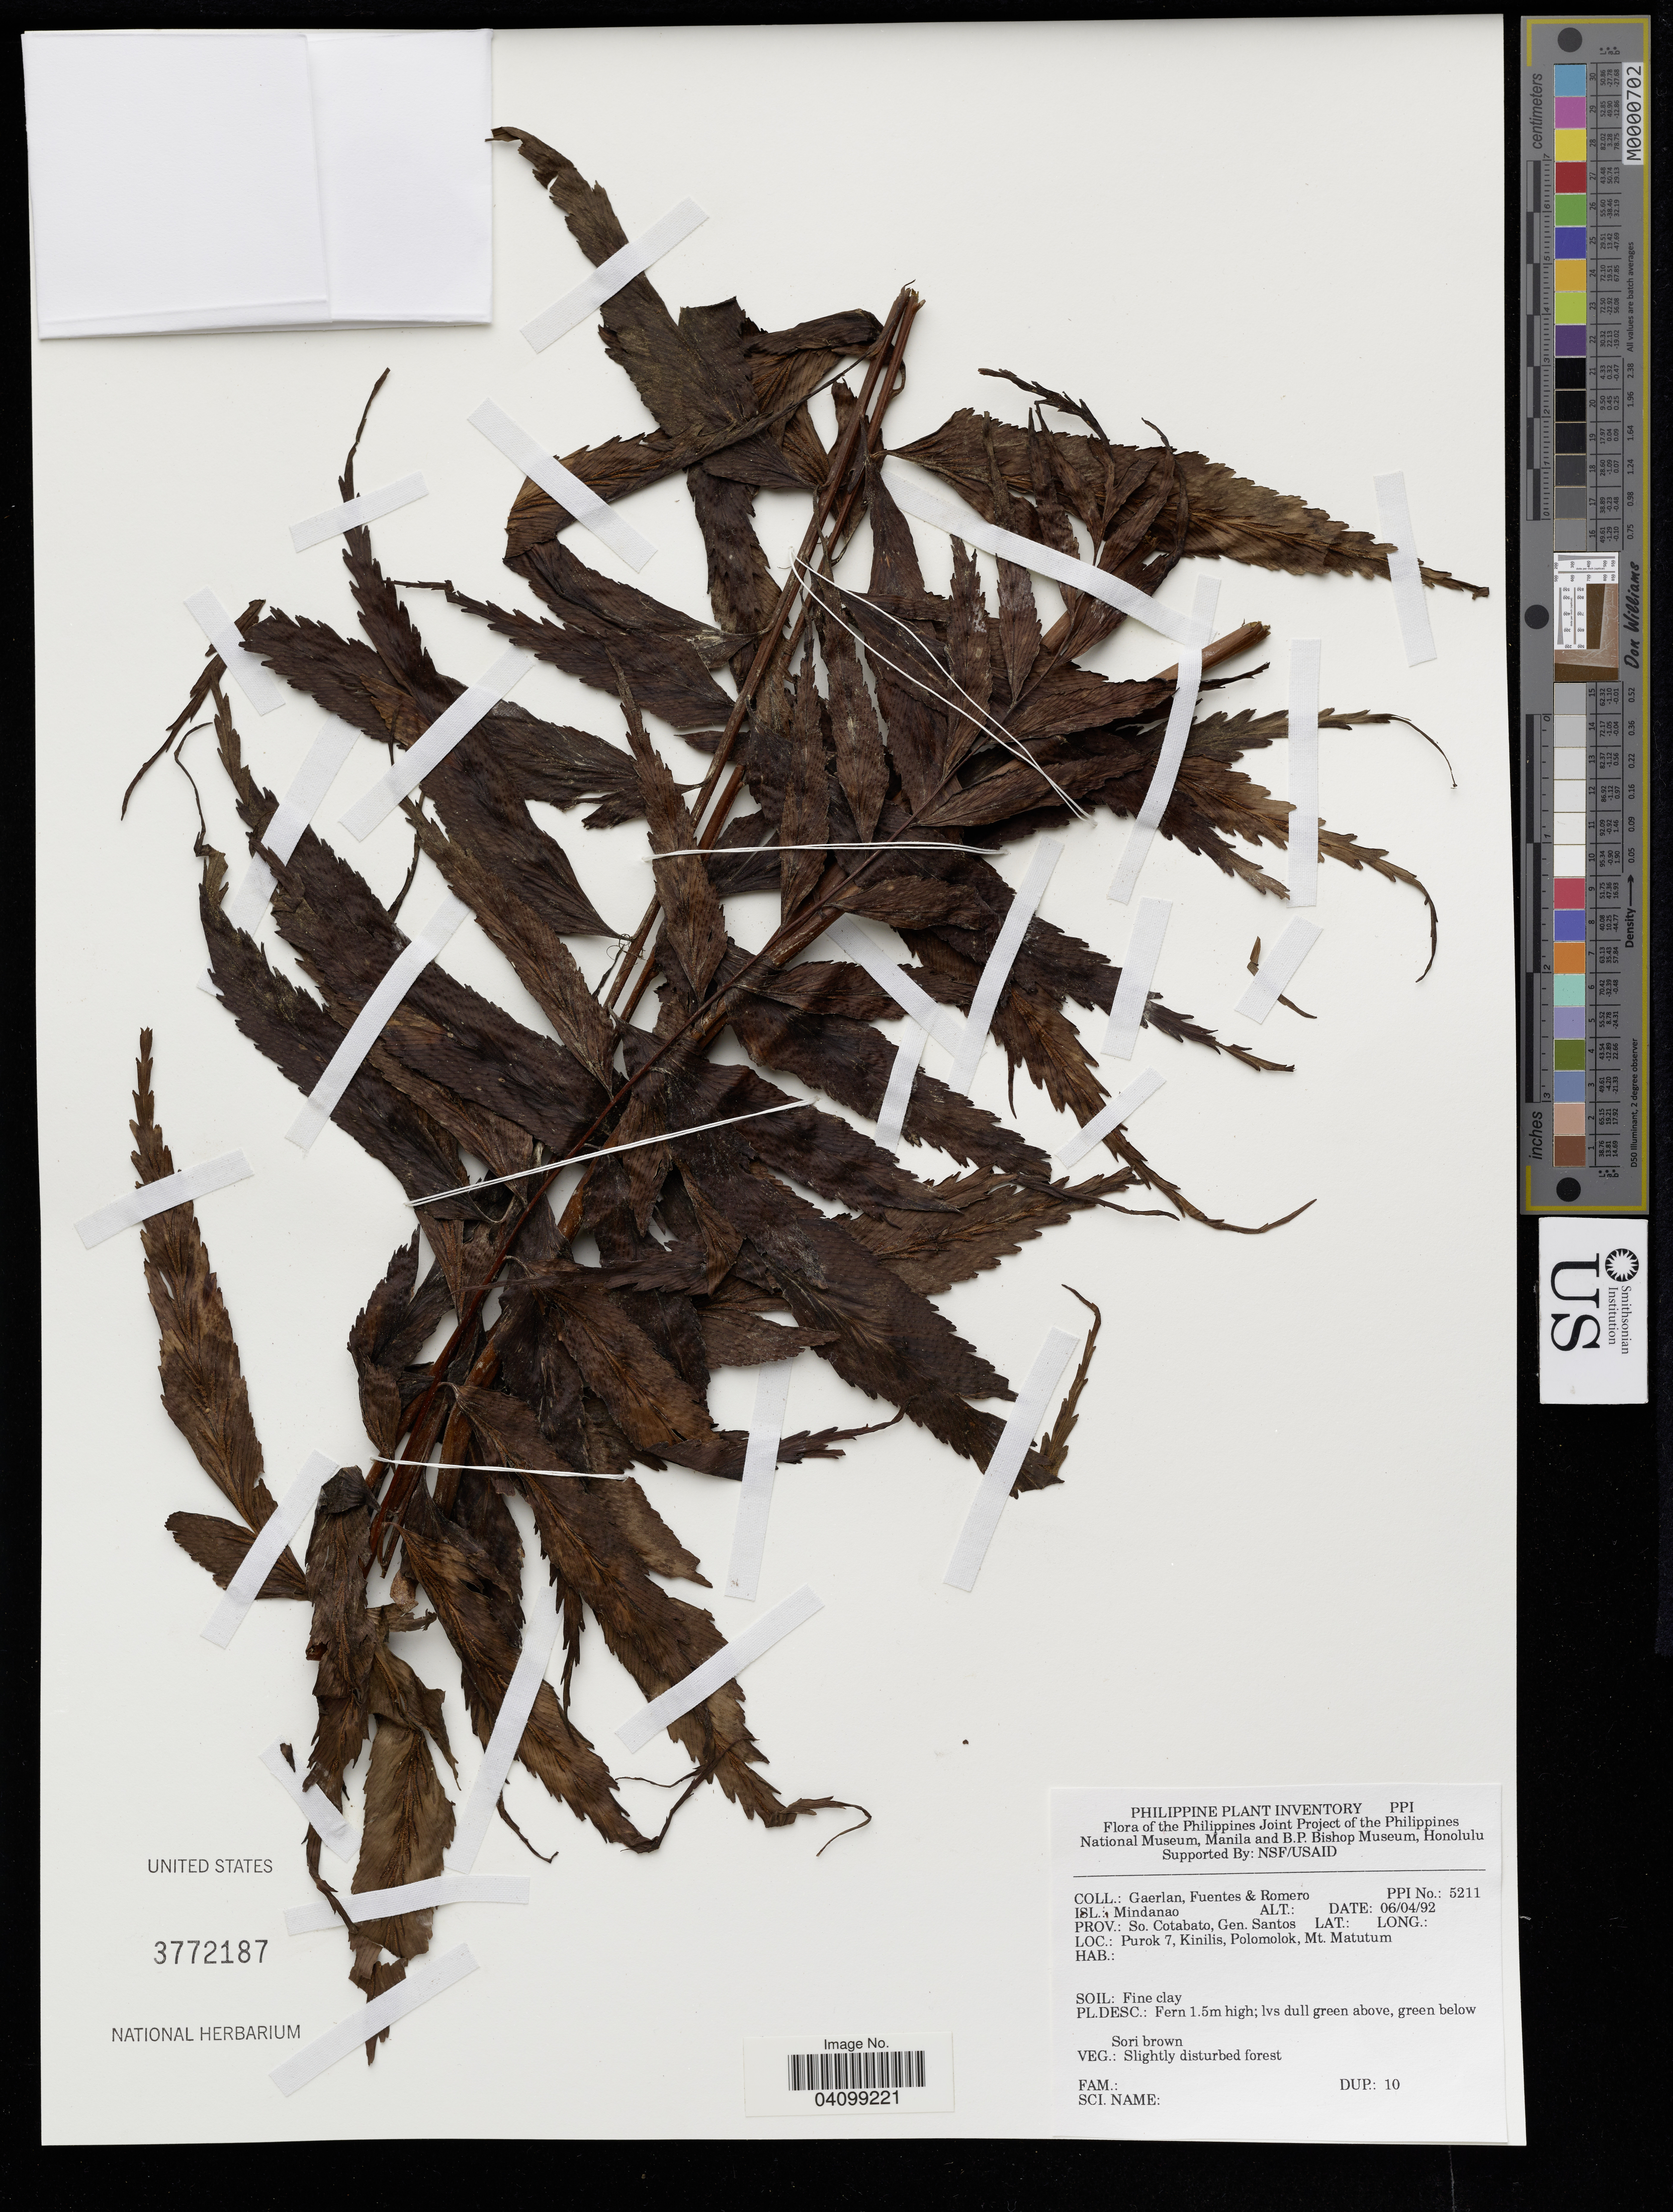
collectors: Gaerlan, -. Fuentes & -. Romero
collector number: PPI 5211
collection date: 1992-04-06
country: Philippines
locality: Mindanao. So. Cotabato, Gen. Santos. Purok 7, Kinilis, Polomolok, Mt. Matutum.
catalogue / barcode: US 3772187